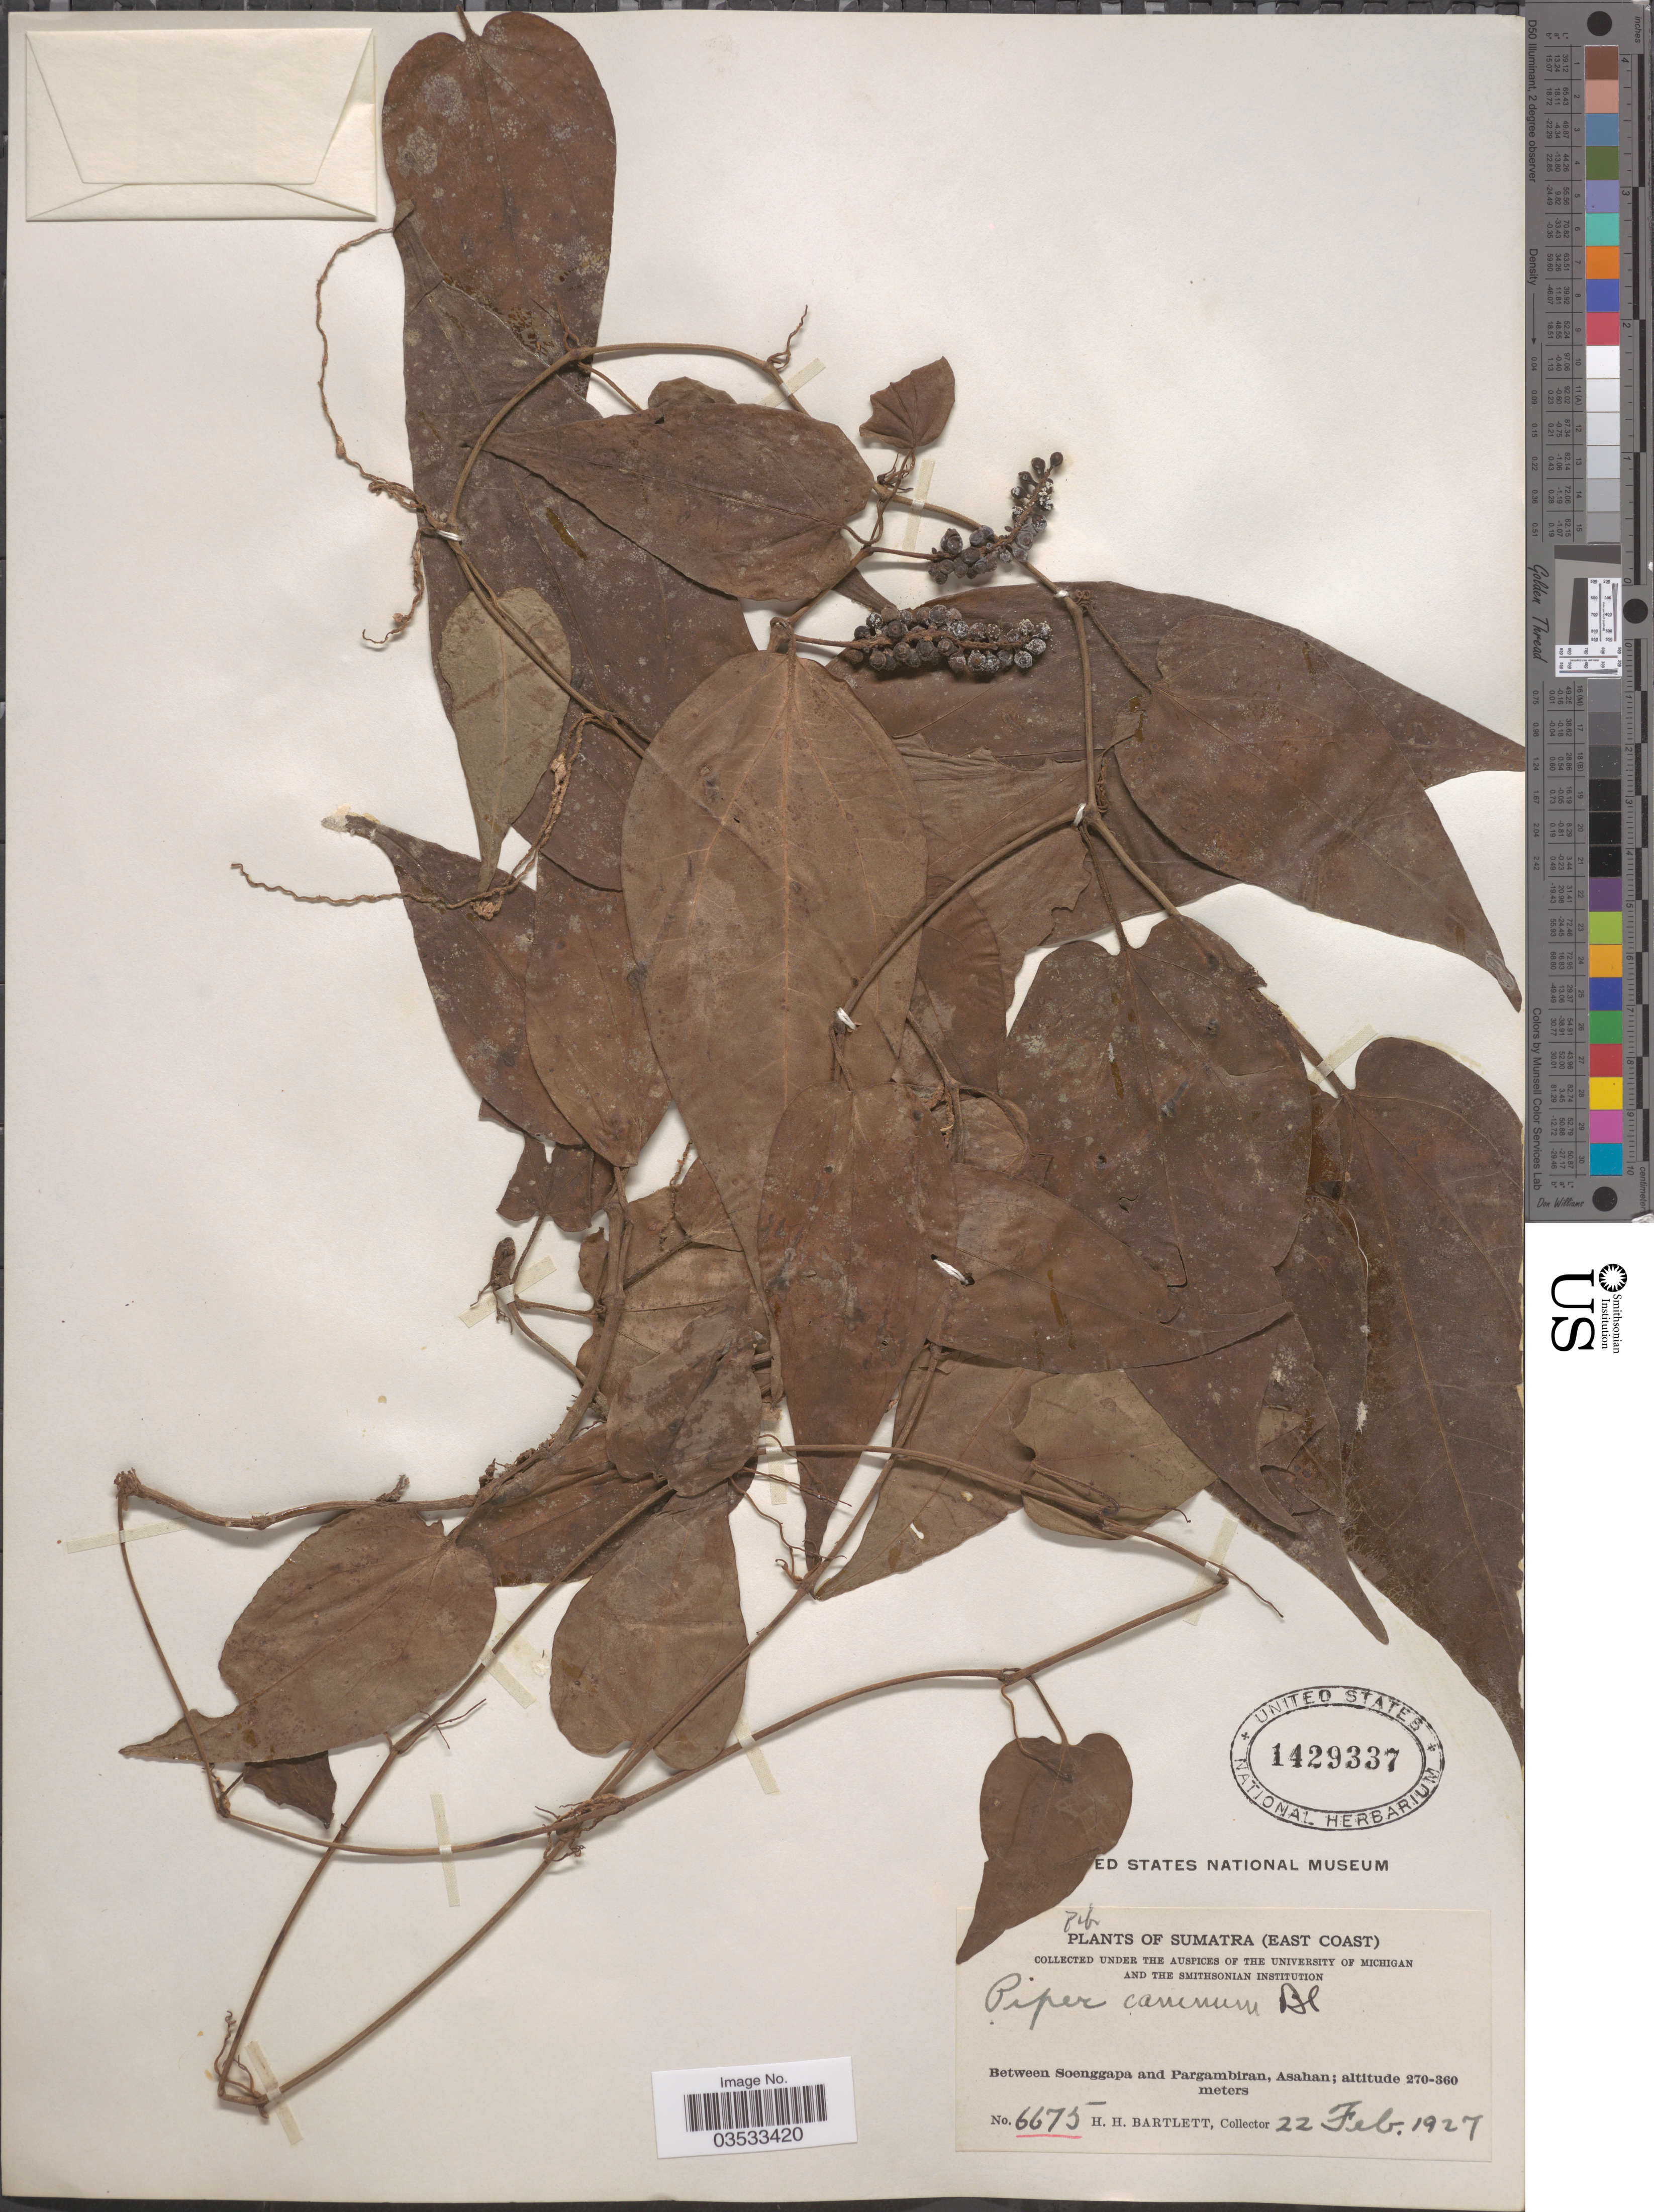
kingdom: Plantae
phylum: Tracheophyta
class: Magnoliopsida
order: Piperales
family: Piperaceae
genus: Piper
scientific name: Piper caninum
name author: Blume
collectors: H. H. Bartlett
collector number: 6675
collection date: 1927-02-22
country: Indonesia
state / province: Sumatra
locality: East Coast. Between Soenggapa and Pargambiran, Asahan.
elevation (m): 270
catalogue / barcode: US 1429337